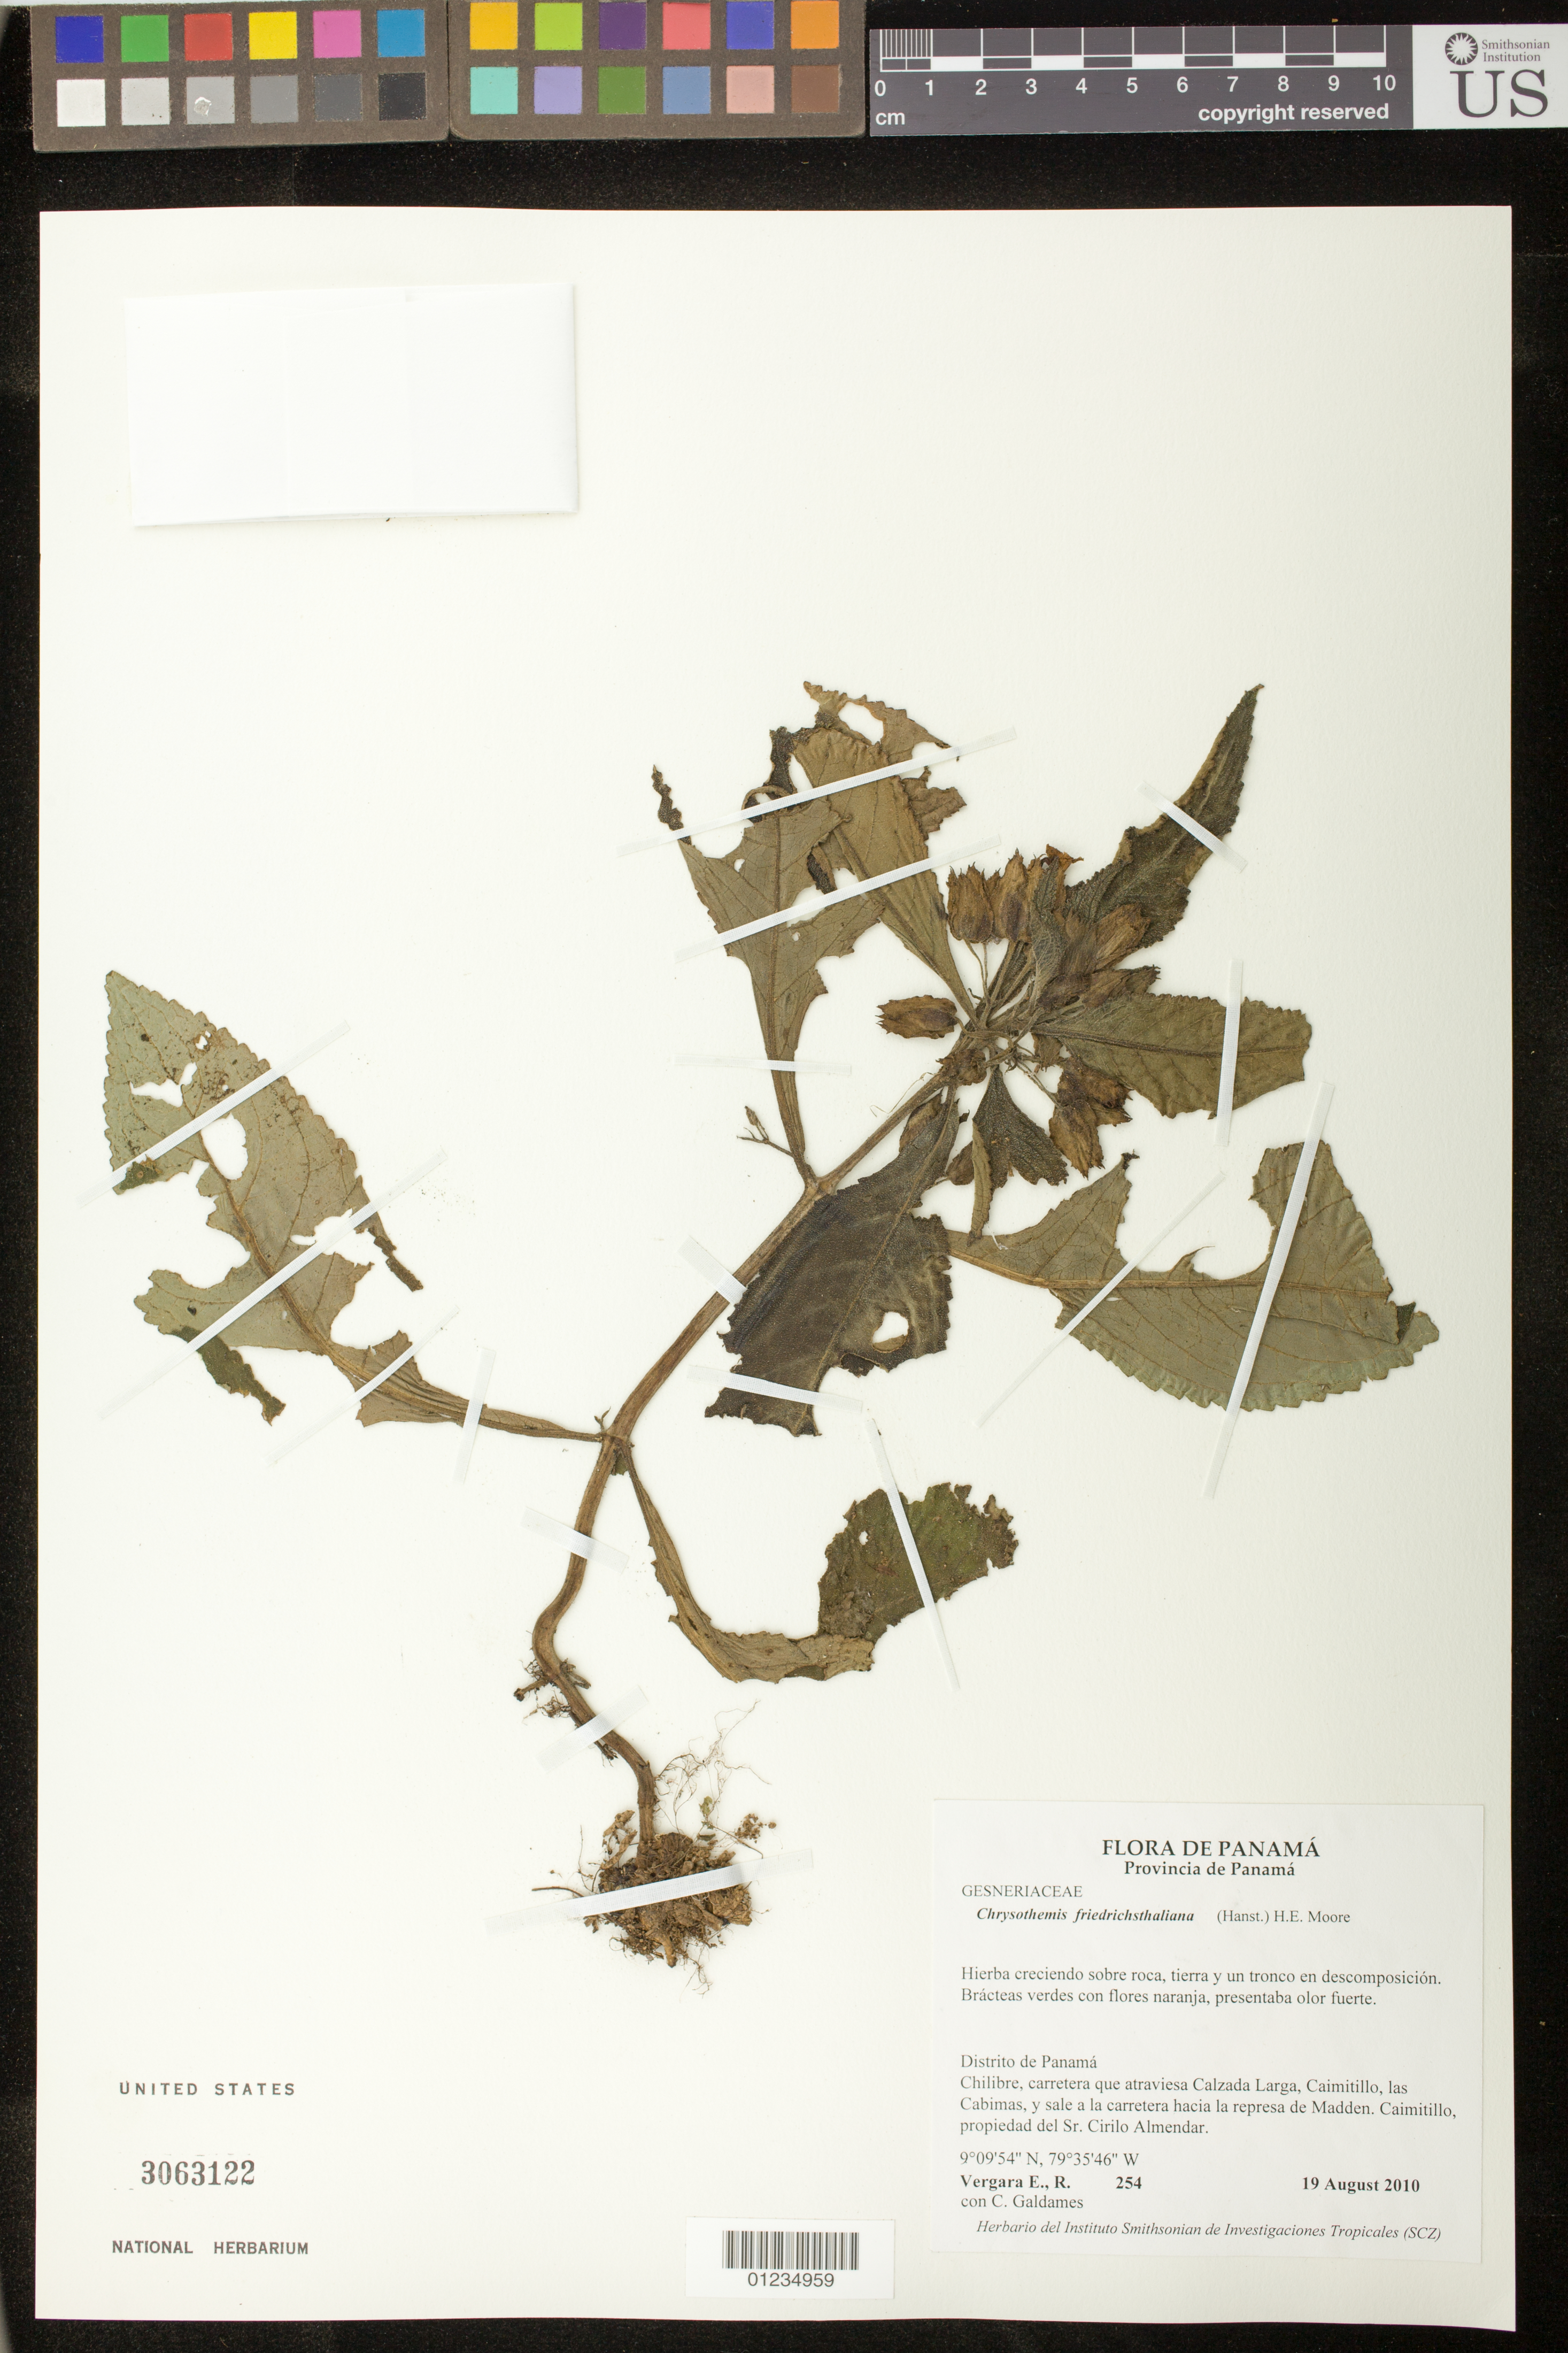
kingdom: Plantae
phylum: Tracheophyta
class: Magnoliopsida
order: Lamiales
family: Gesneriaceae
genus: Chrysothemis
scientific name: Chrysothemis friedrichsthaliana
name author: (Hanst.) H.E. Moore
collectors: R. Vergara E. & C. Galdames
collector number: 254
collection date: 2010-08-19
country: Panama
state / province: Panamá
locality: Chilibre, carretera que atraviesa Calzada Larga, Caimitillo, las Cabimas, y sale a la carretera hacia la represa de Madden. Caimitillo, propiedad del Sr. Cirilo Almendar.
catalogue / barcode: US 3063122